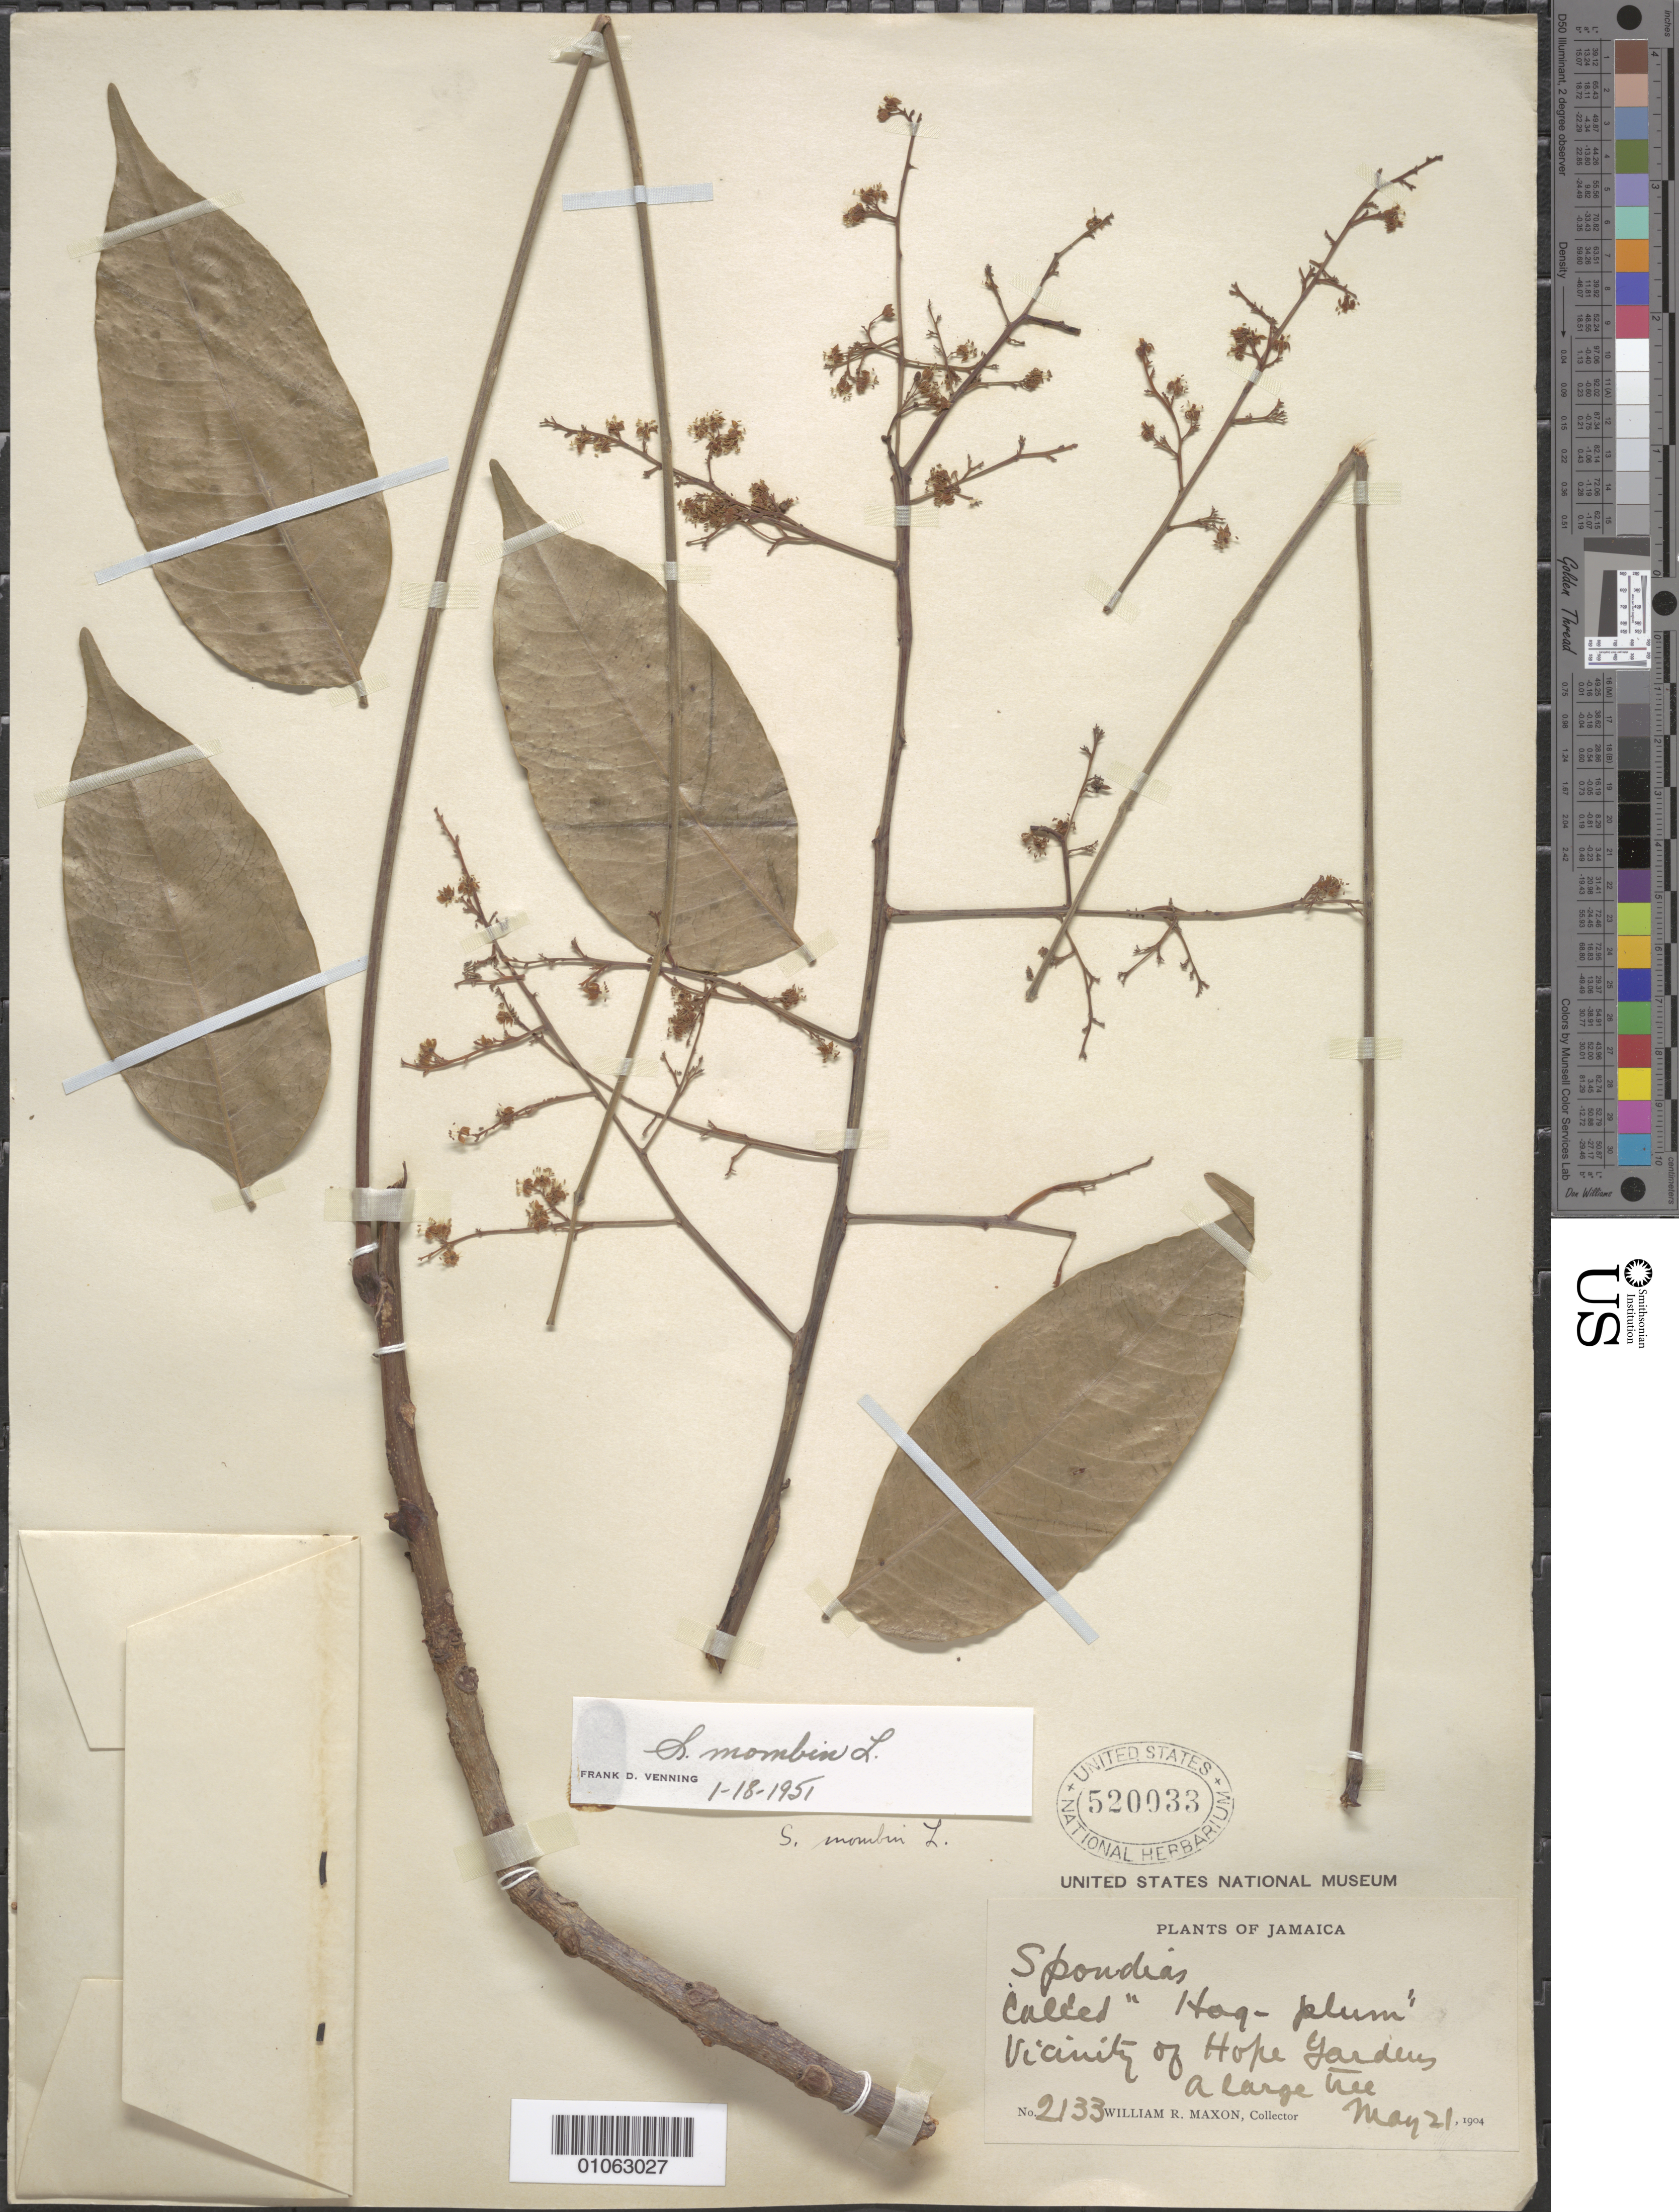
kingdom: Plantae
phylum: Tracheophyta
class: Magnoliopsida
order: Sapindales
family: Anacardiaceae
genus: Spondias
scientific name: Spondias mombin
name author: L.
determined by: Mitchell, J. D.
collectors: W. R. Maxon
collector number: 2133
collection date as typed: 21 May 1904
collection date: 1904-05-21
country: Jamaica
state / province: Kingston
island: Jamaica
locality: Vicinity of Hope Gardens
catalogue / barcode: US 520033